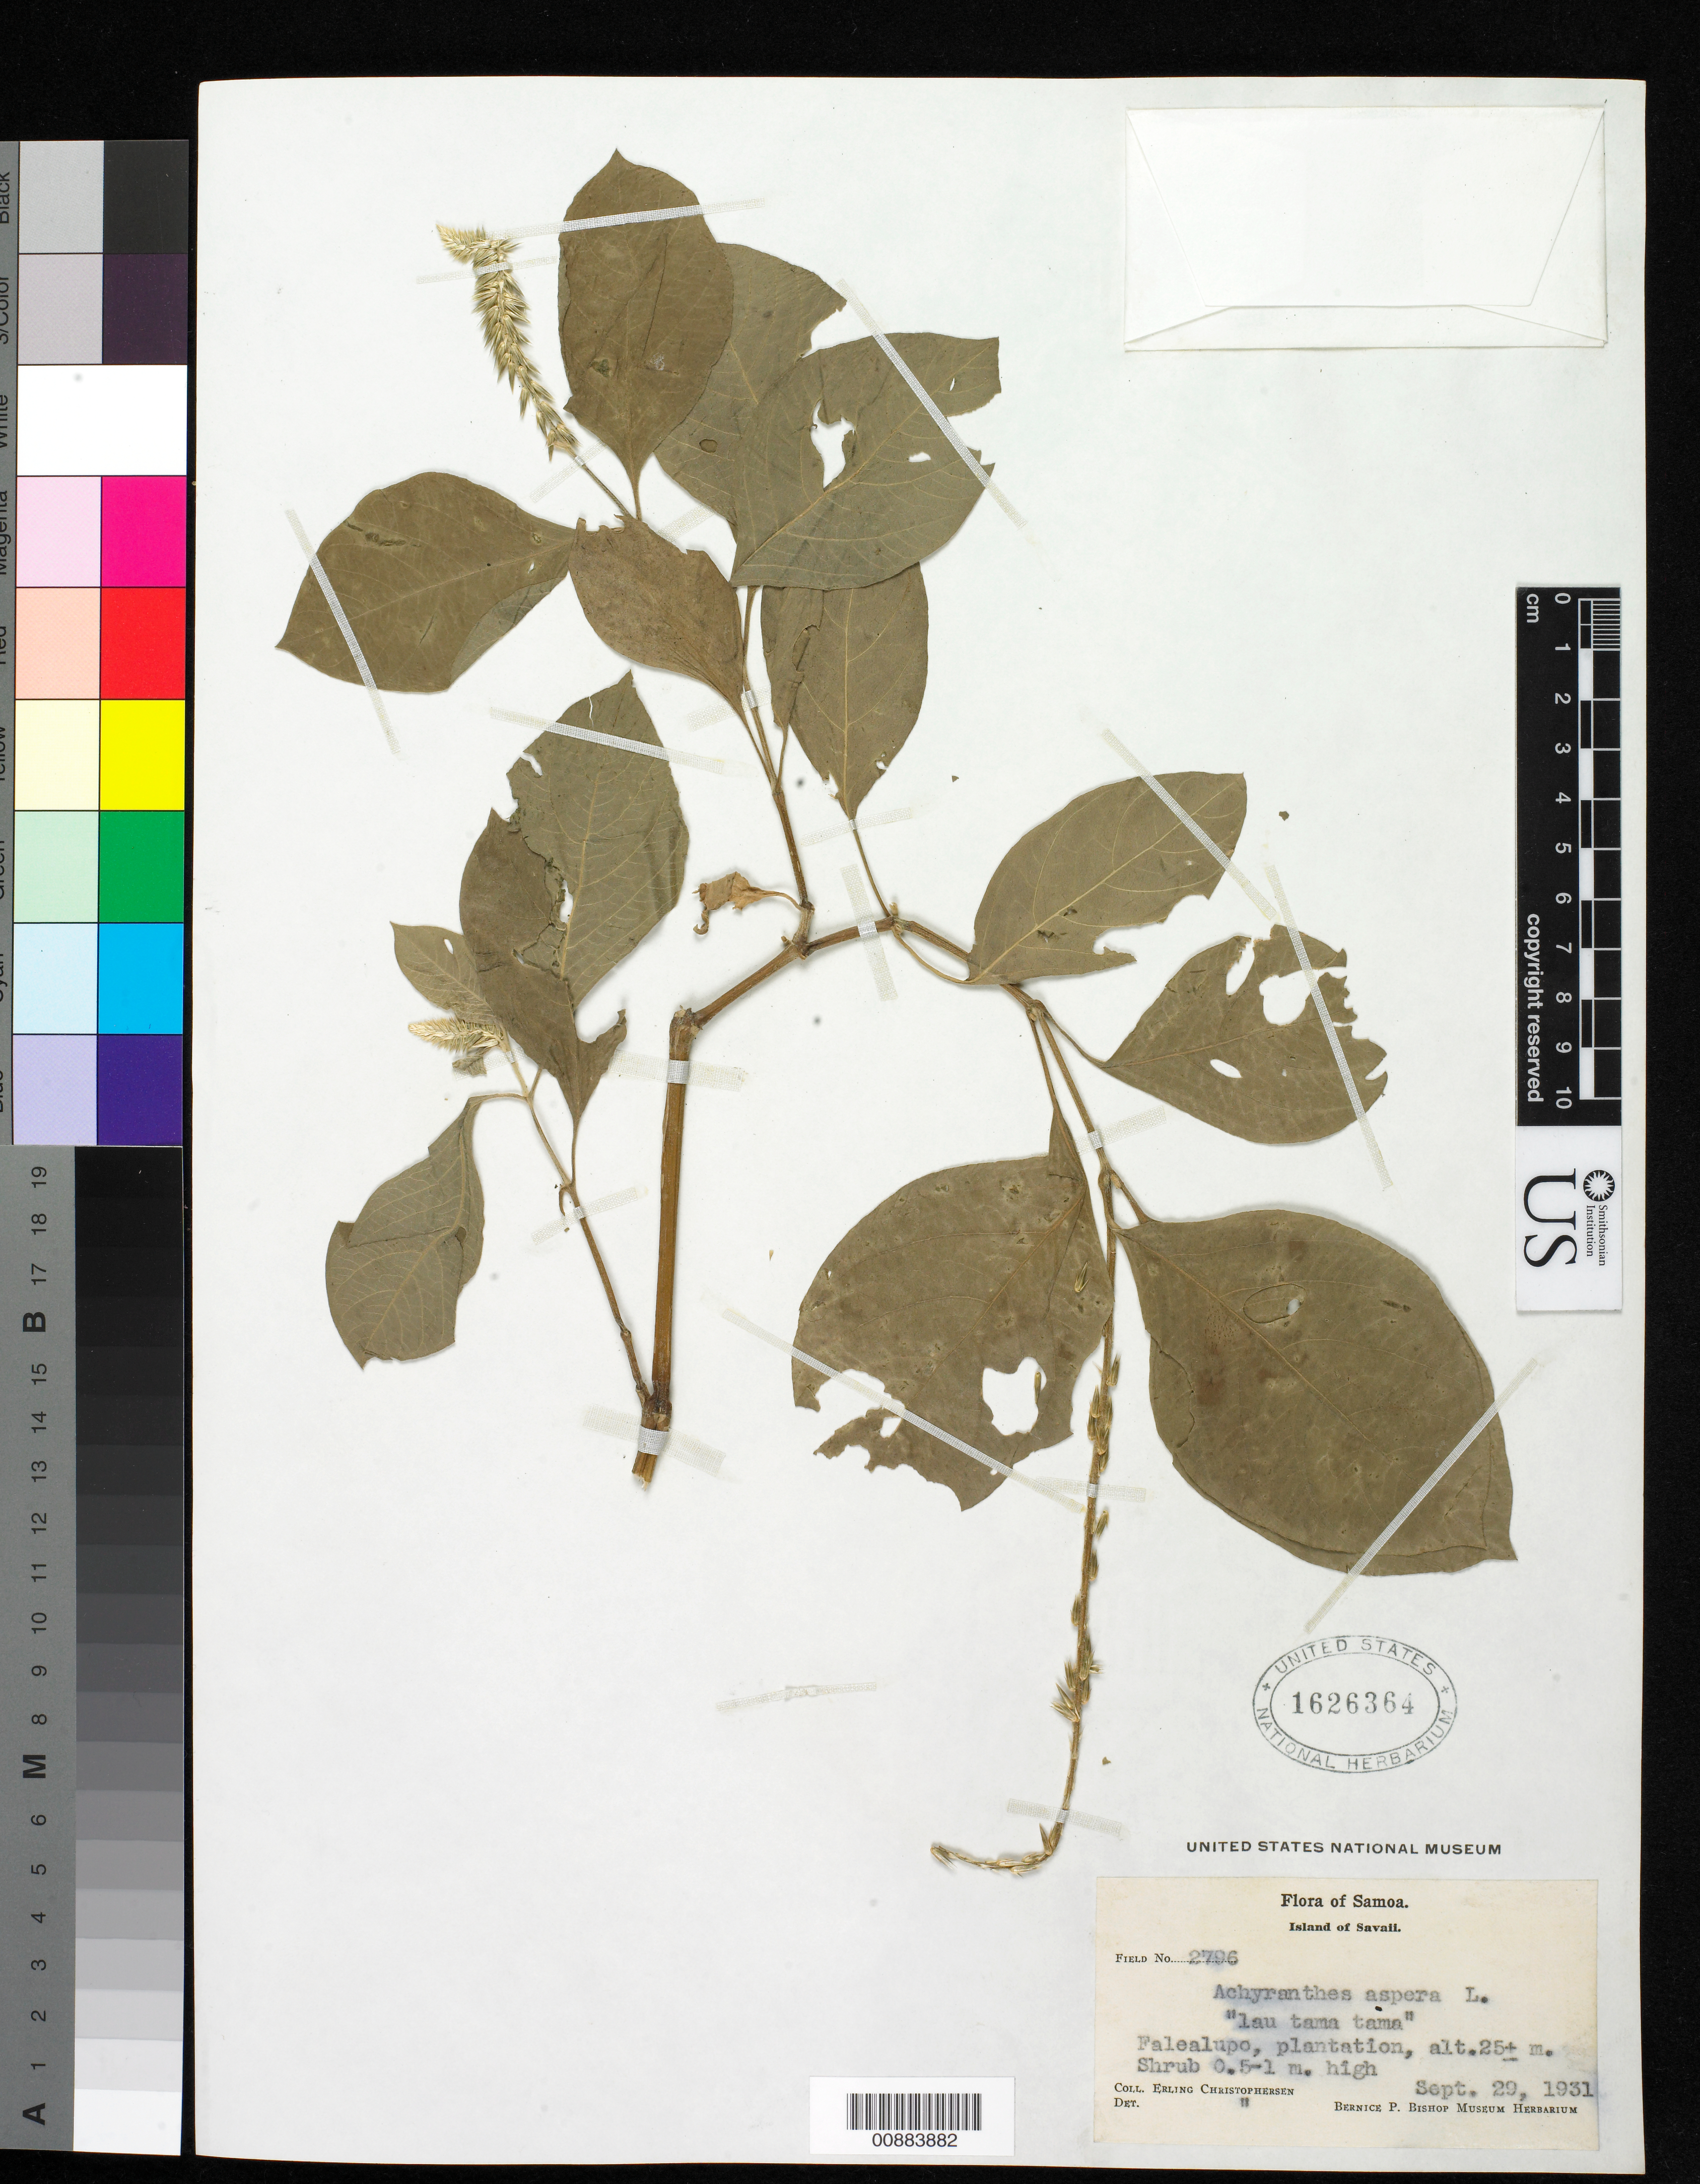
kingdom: Plantae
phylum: Tracheophyta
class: Magnoliopsida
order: Caryophyllales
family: Amaranthaceae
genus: Achyranthes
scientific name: Achyranthes aspera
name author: L.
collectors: E. Christophersen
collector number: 2796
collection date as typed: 29 Sep 1931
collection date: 1931-09-29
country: Samoa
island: Savai'i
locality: Falealupo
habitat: plantation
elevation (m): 25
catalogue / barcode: US 1626364